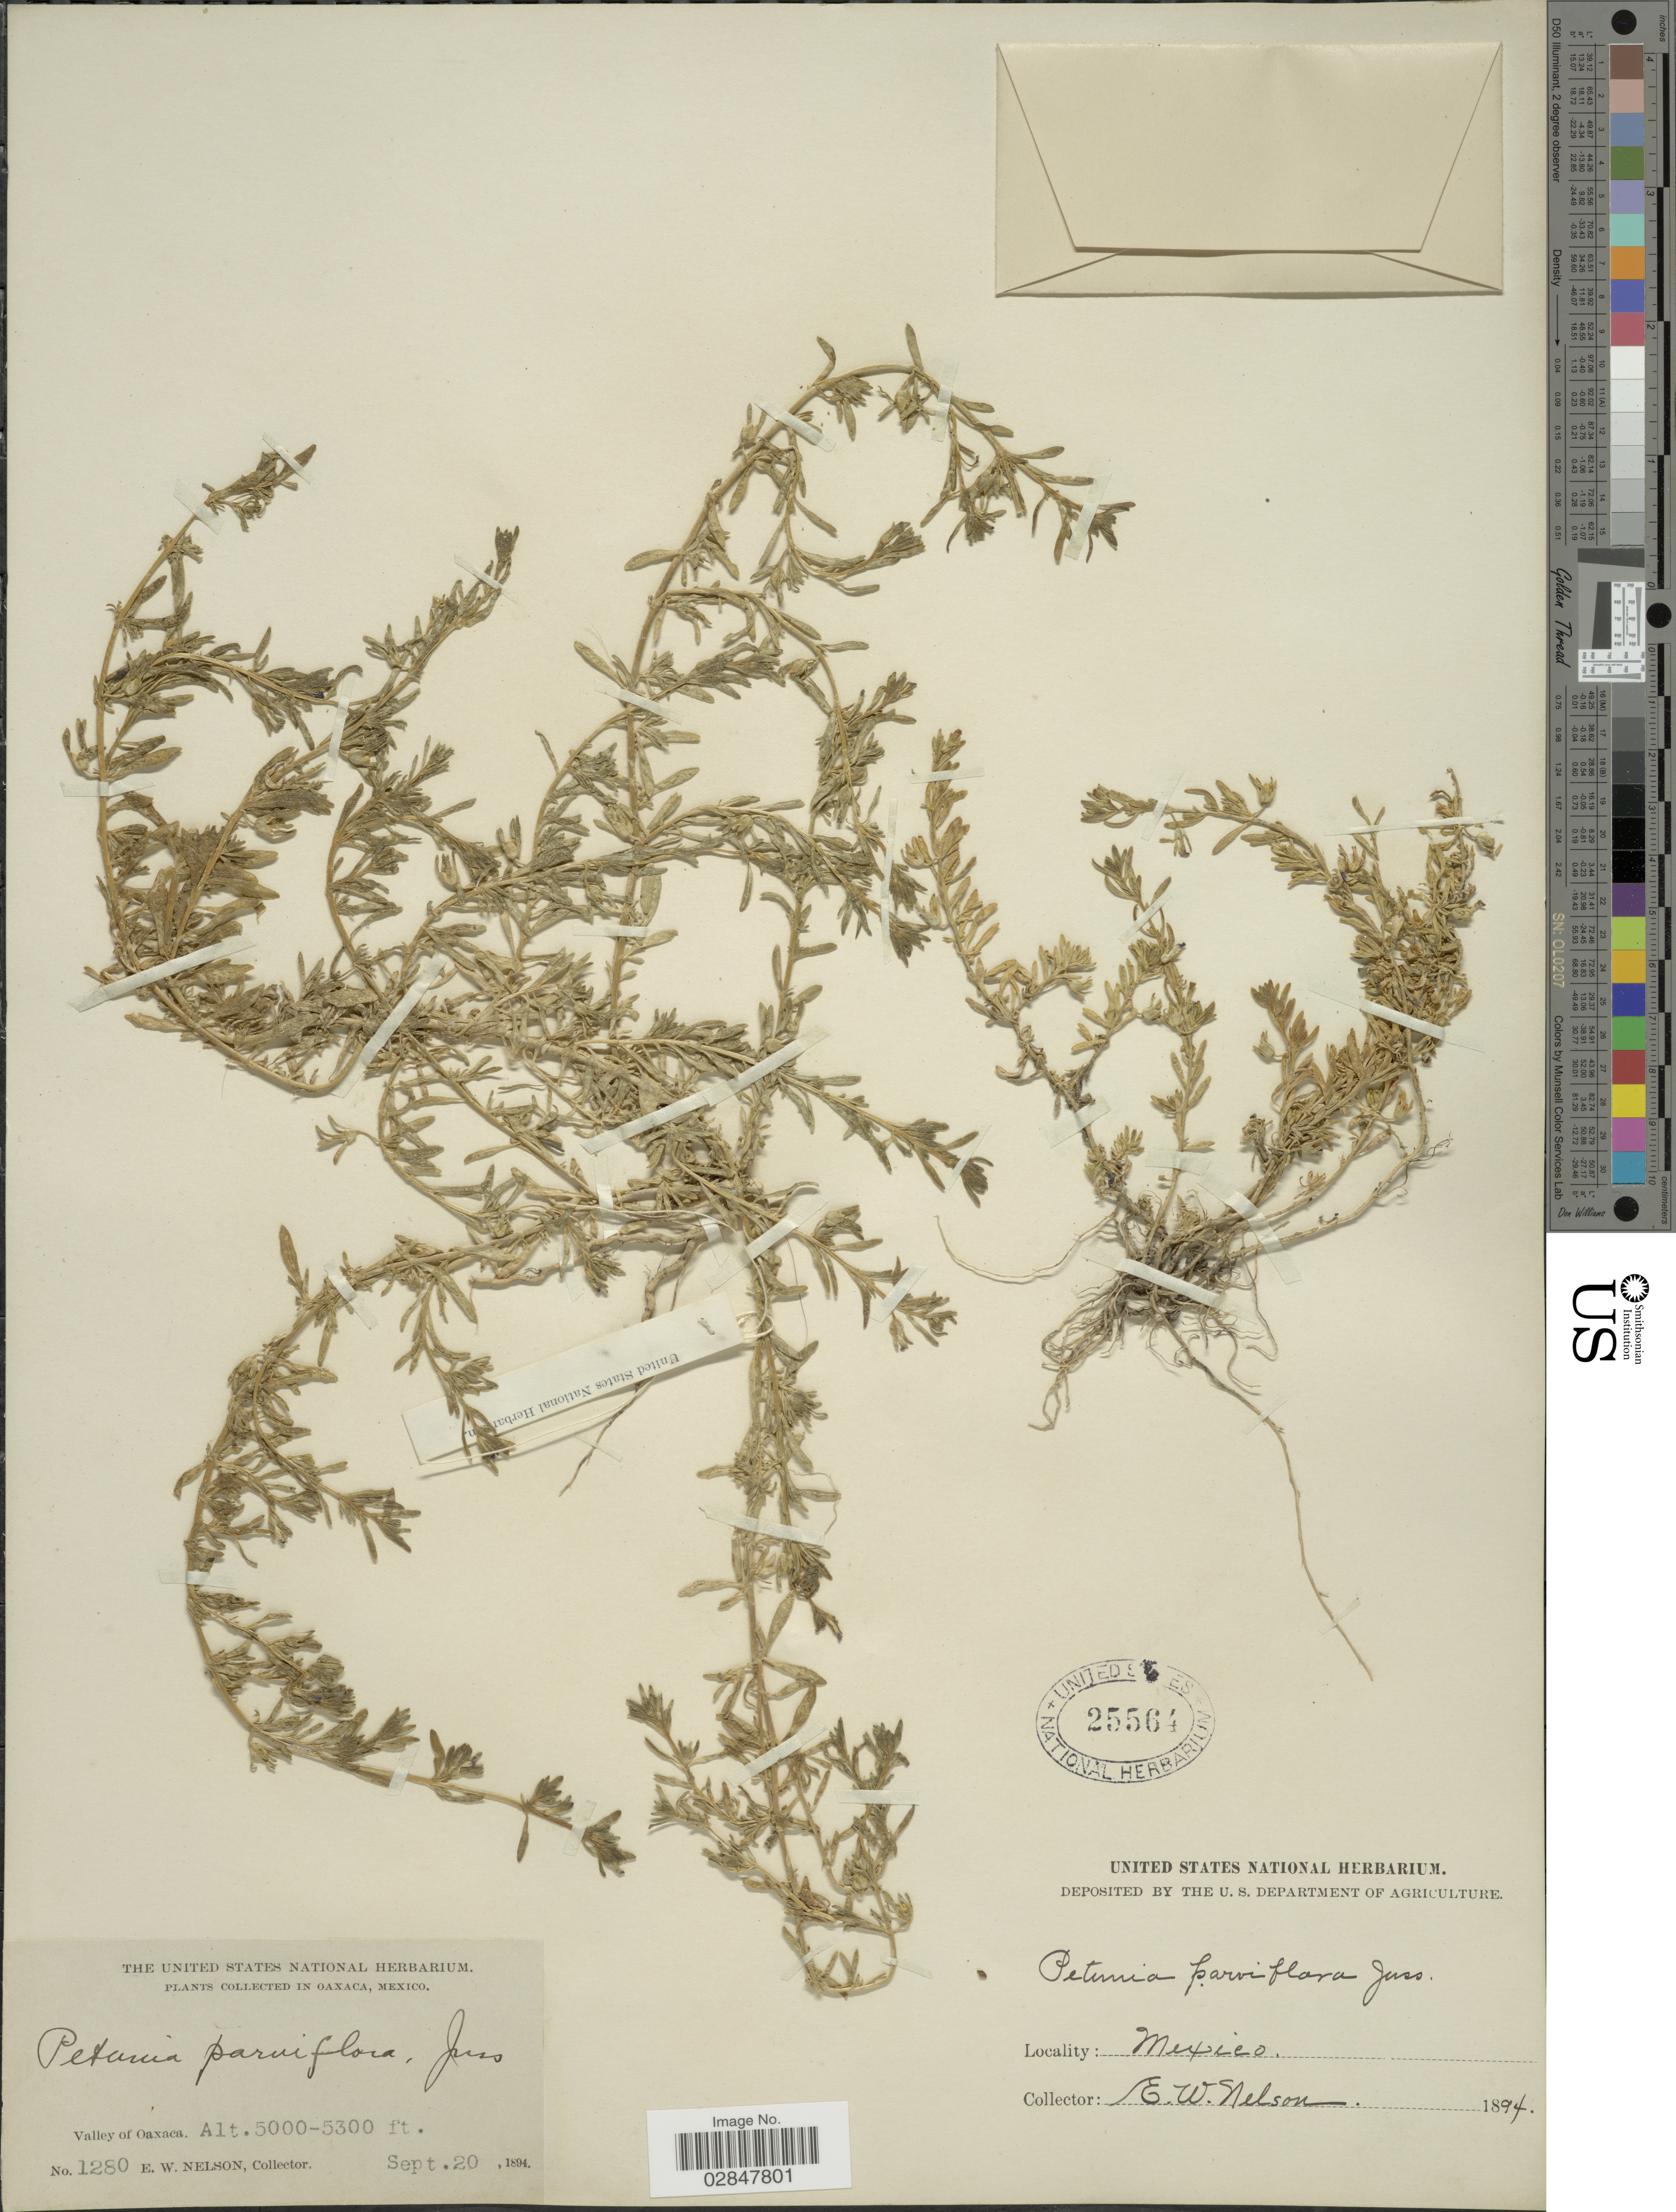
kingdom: Plantae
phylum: Tracheophyta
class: Magnoliopsida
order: Solanales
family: Solanaceae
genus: Petunia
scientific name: Petunia parviflora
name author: Juss.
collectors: E. W. Nelson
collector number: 1280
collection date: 1894-09-20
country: Mexico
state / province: Oaxaca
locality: Valley of Oaxaca.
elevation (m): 1524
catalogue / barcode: US 25564